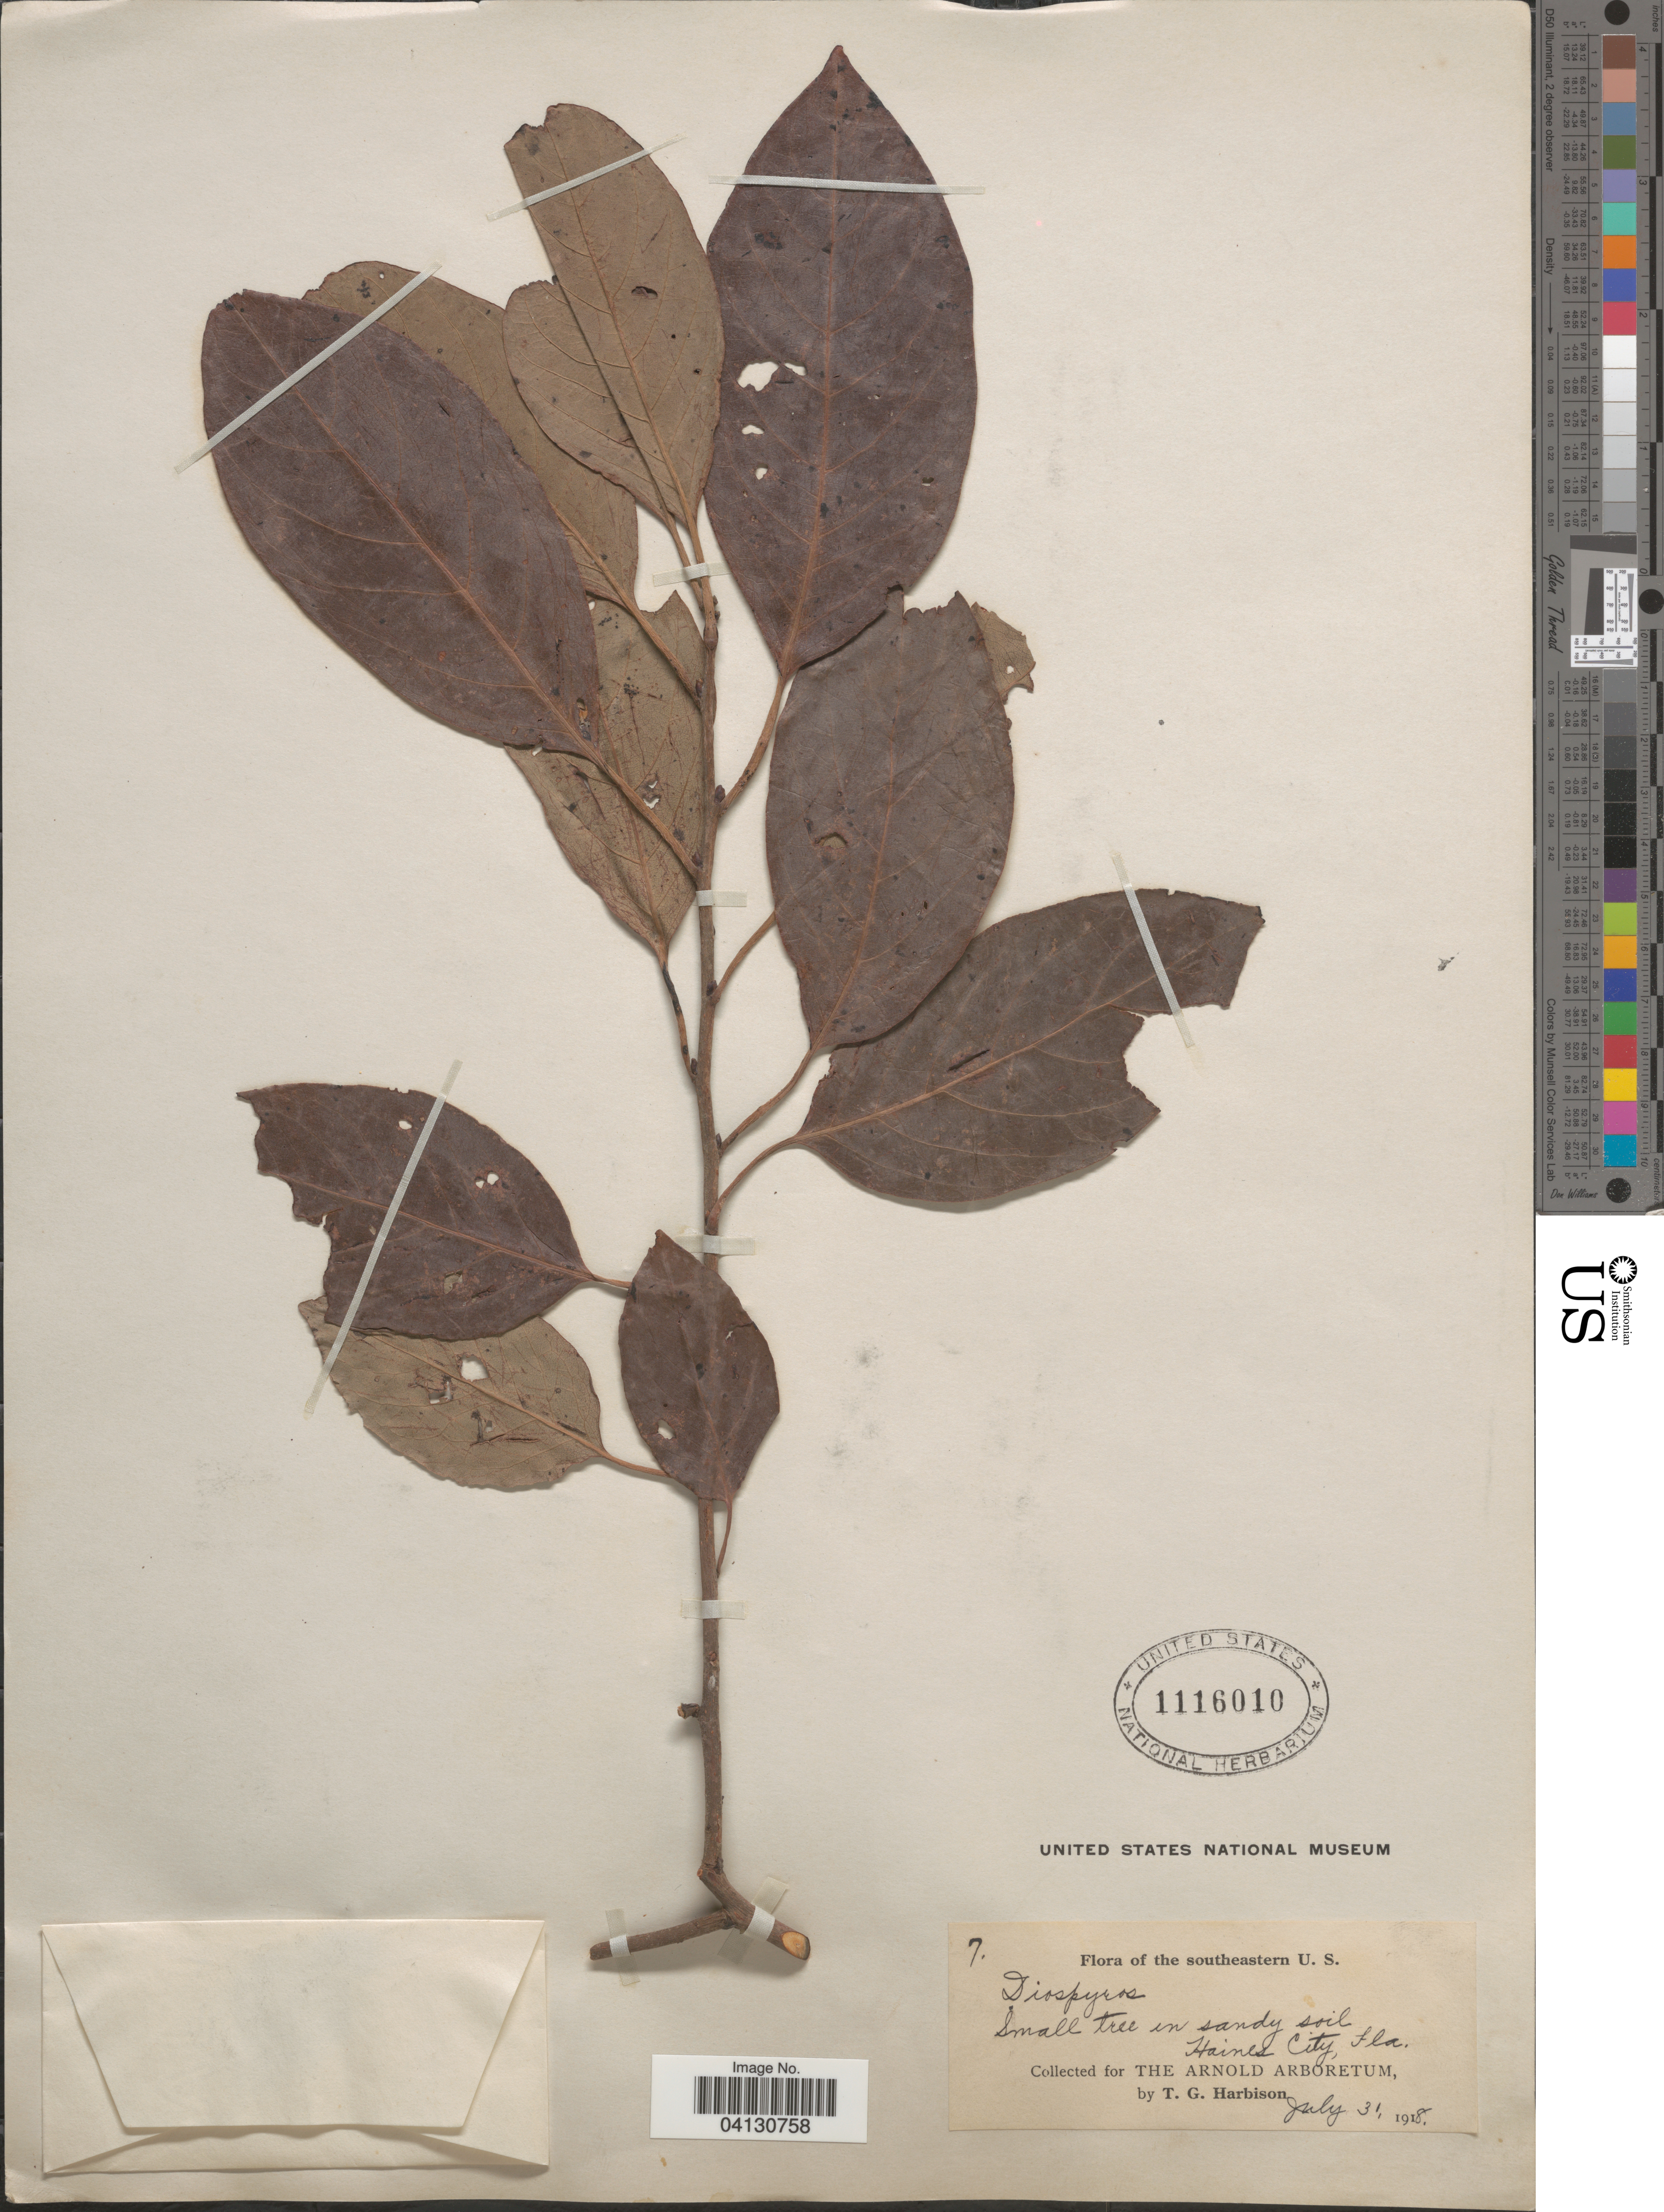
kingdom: Plantae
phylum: Tracheophyta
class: Magnoliopsida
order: Ericales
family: Ebenaceae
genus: Diospyros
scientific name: Diospyros sp.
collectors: T. Harbison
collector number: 7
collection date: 1918-07-31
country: United States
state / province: Florida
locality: Southeastern U. S. Haines City.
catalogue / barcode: US 1116010